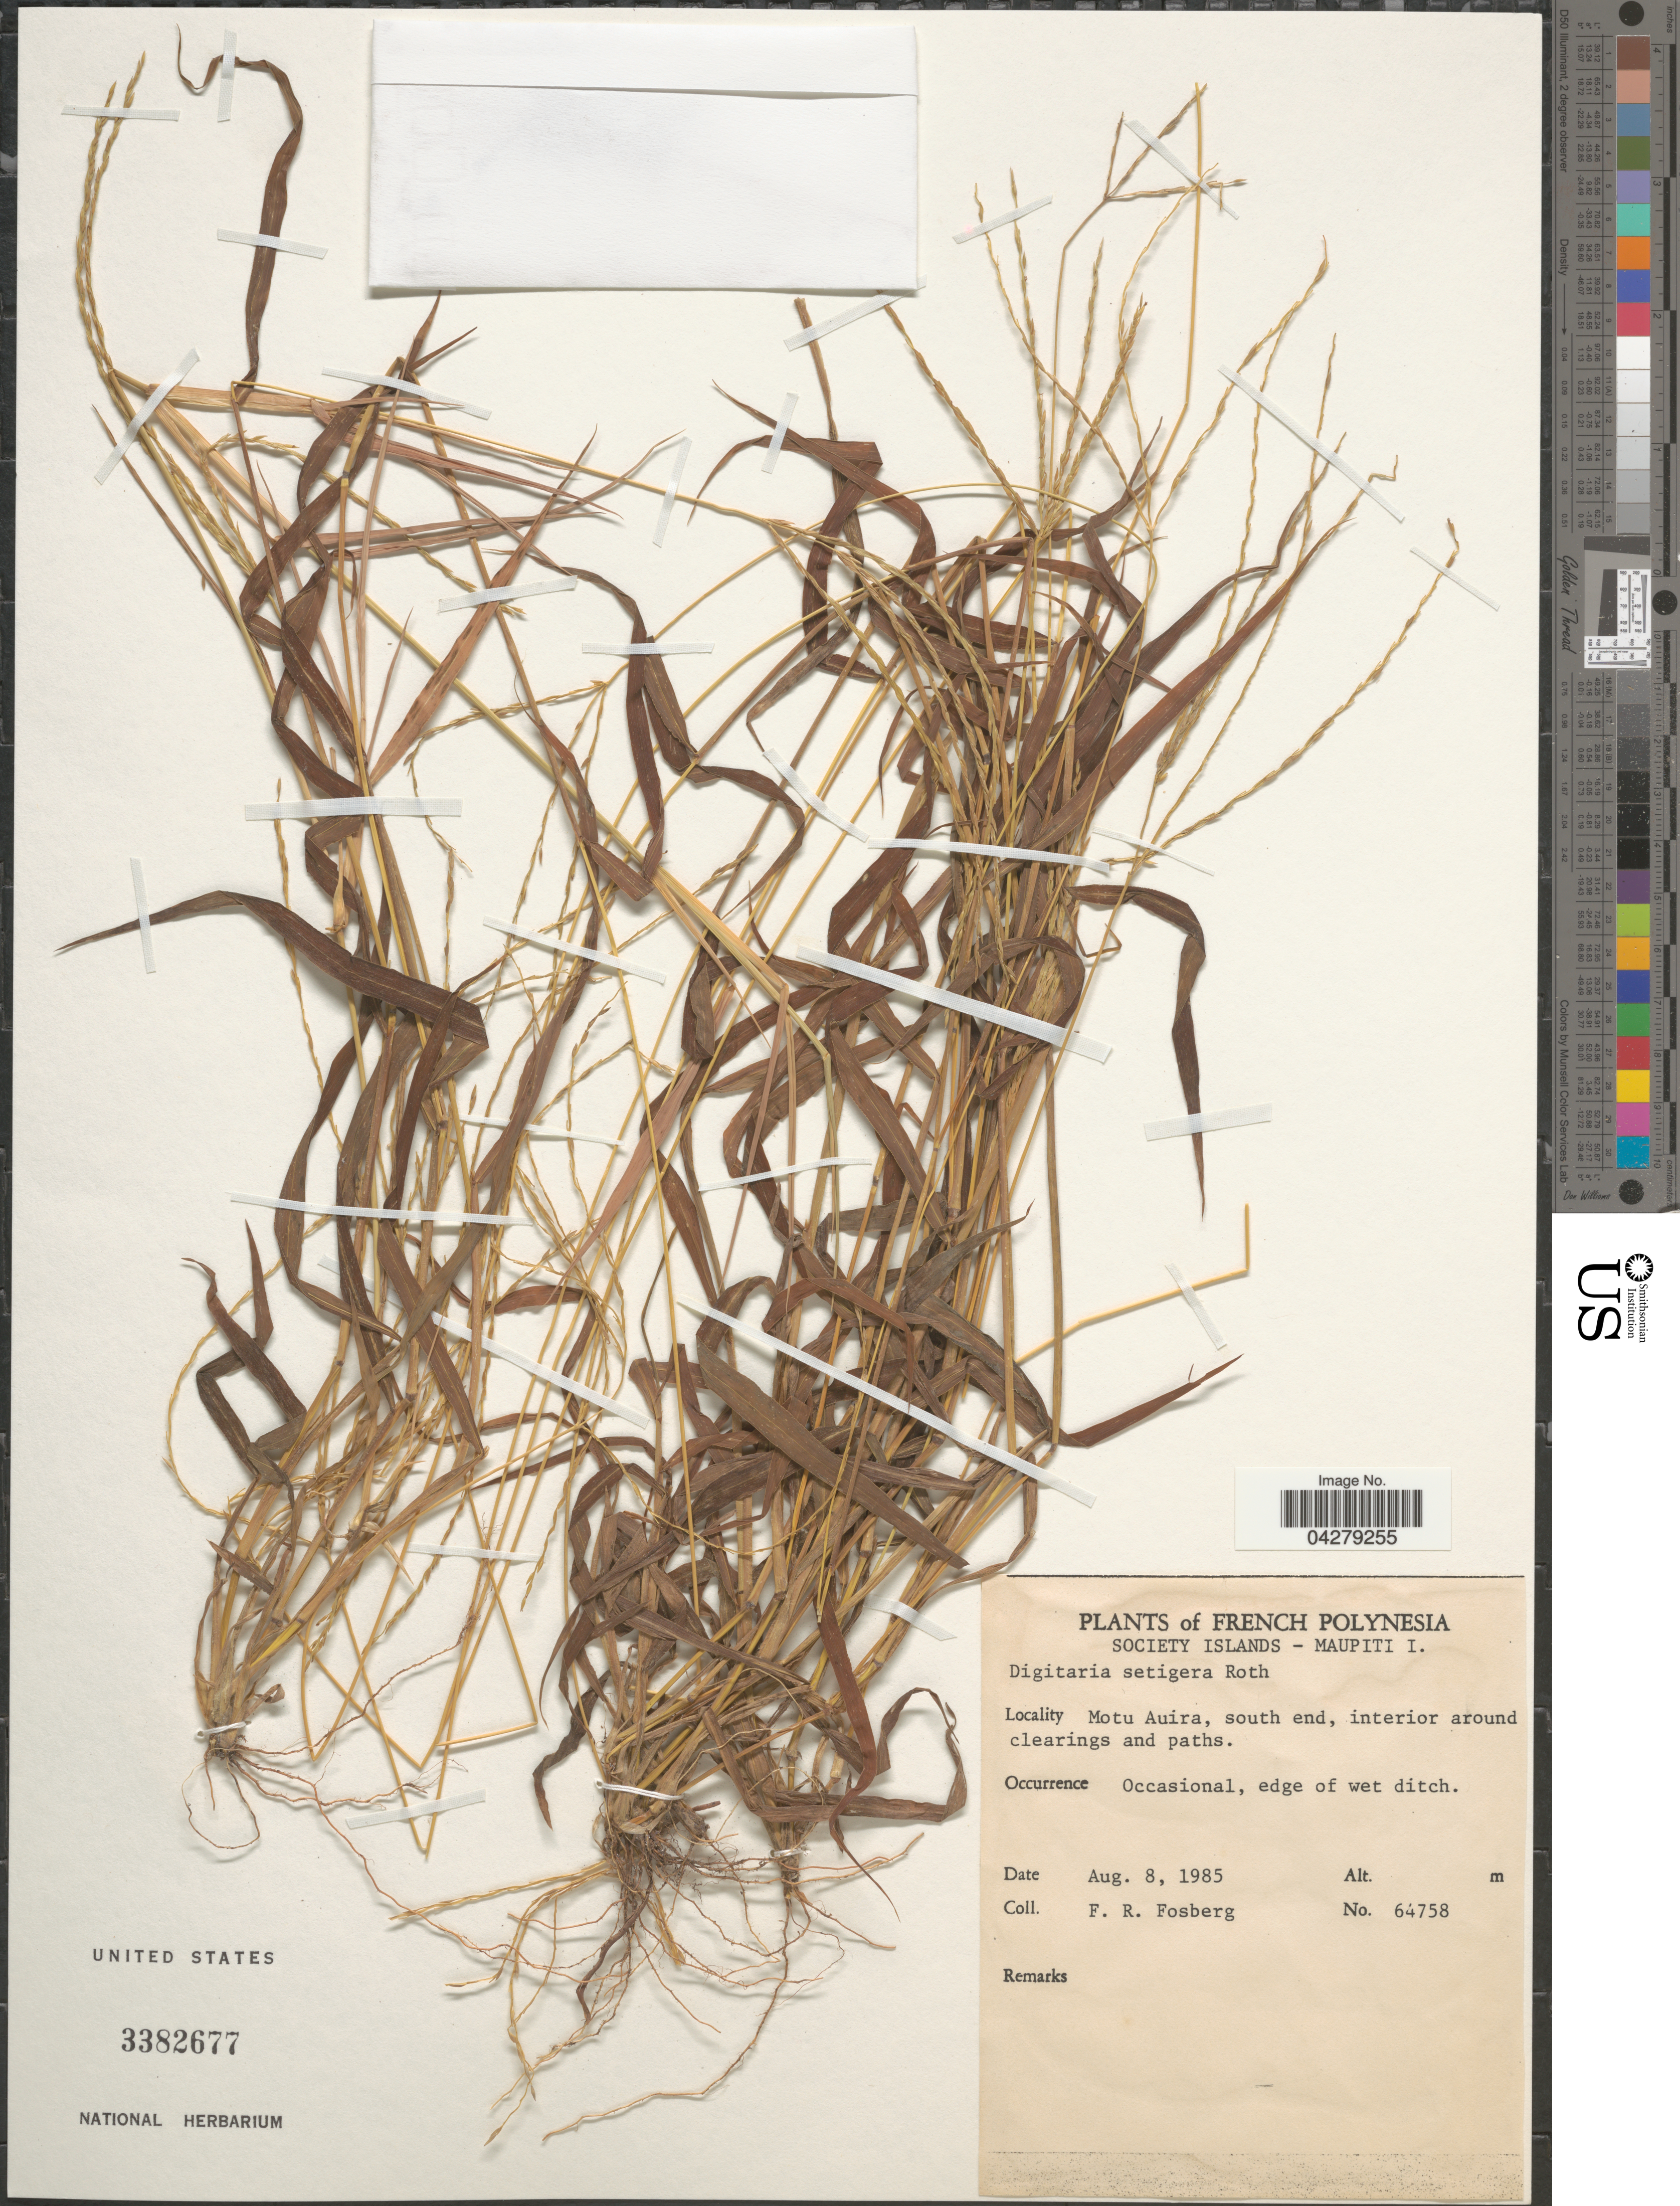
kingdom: Plantae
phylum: Tracheophyta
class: Liliopsida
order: Poales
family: Poaceae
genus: Digitaria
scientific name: Digitaria setigera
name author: Roth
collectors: F. R. Fosberg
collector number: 64758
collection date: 1985-08-08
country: French Polynesia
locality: Society Islands - Maupiti I. Motu Auira, south end, interior around clearings and paths.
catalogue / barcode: US 3382677